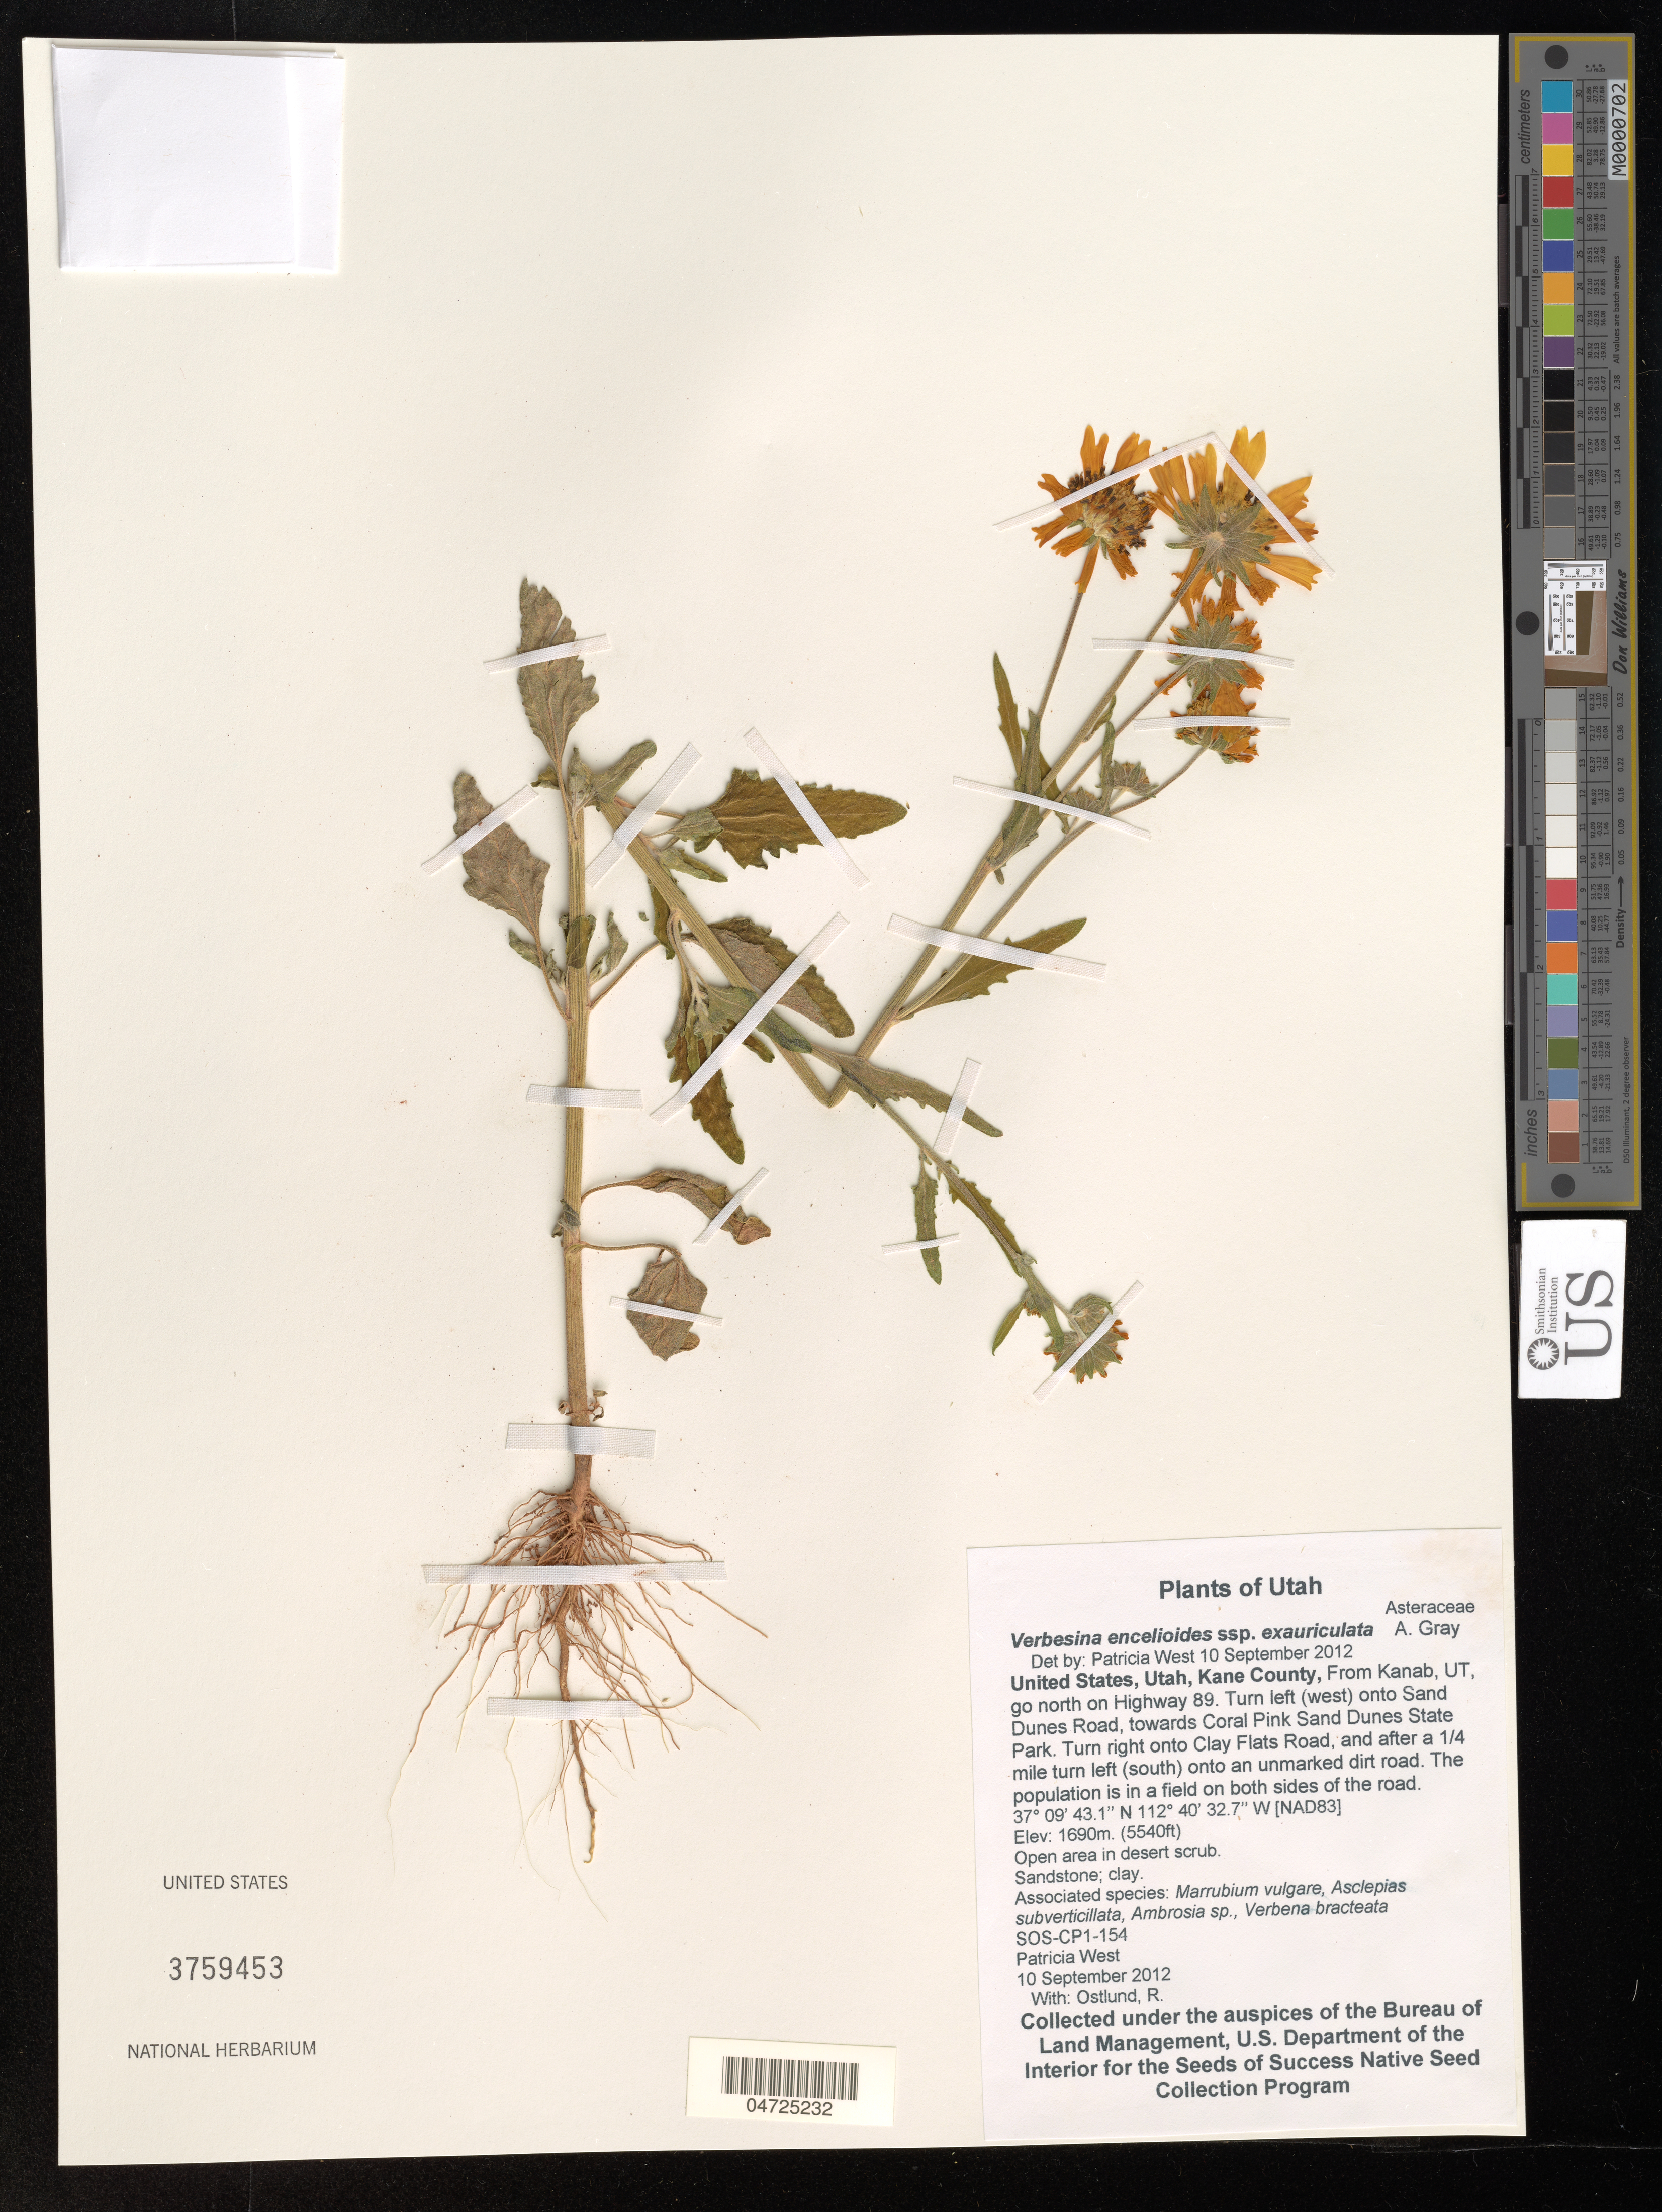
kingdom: Plantae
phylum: Tracheophyta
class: Magnoliopsida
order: Asterales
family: Asteraceae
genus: Verbesina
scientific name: Verbesina encelioides subsp. exauriculata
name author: B.L. Rob. & Greenm.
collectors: P. West & R. Ostlund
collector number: SOS-CP1-154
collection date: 2012-09-10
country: United States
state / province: Utah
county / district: Kane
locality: Kane County, Form Kanab, UT, go north on Highway 89, Turn left (west) onto Sand Dunes Road, towards Coral Pink Sand Dunes State Park. Turn right onto Clay Flats Road, and after a 1/4 mile turn left (south) onto an unmarked dirt road. The population is in a field on both sides of the road. [NAD83]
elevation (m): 1690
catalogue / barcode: US 3759453